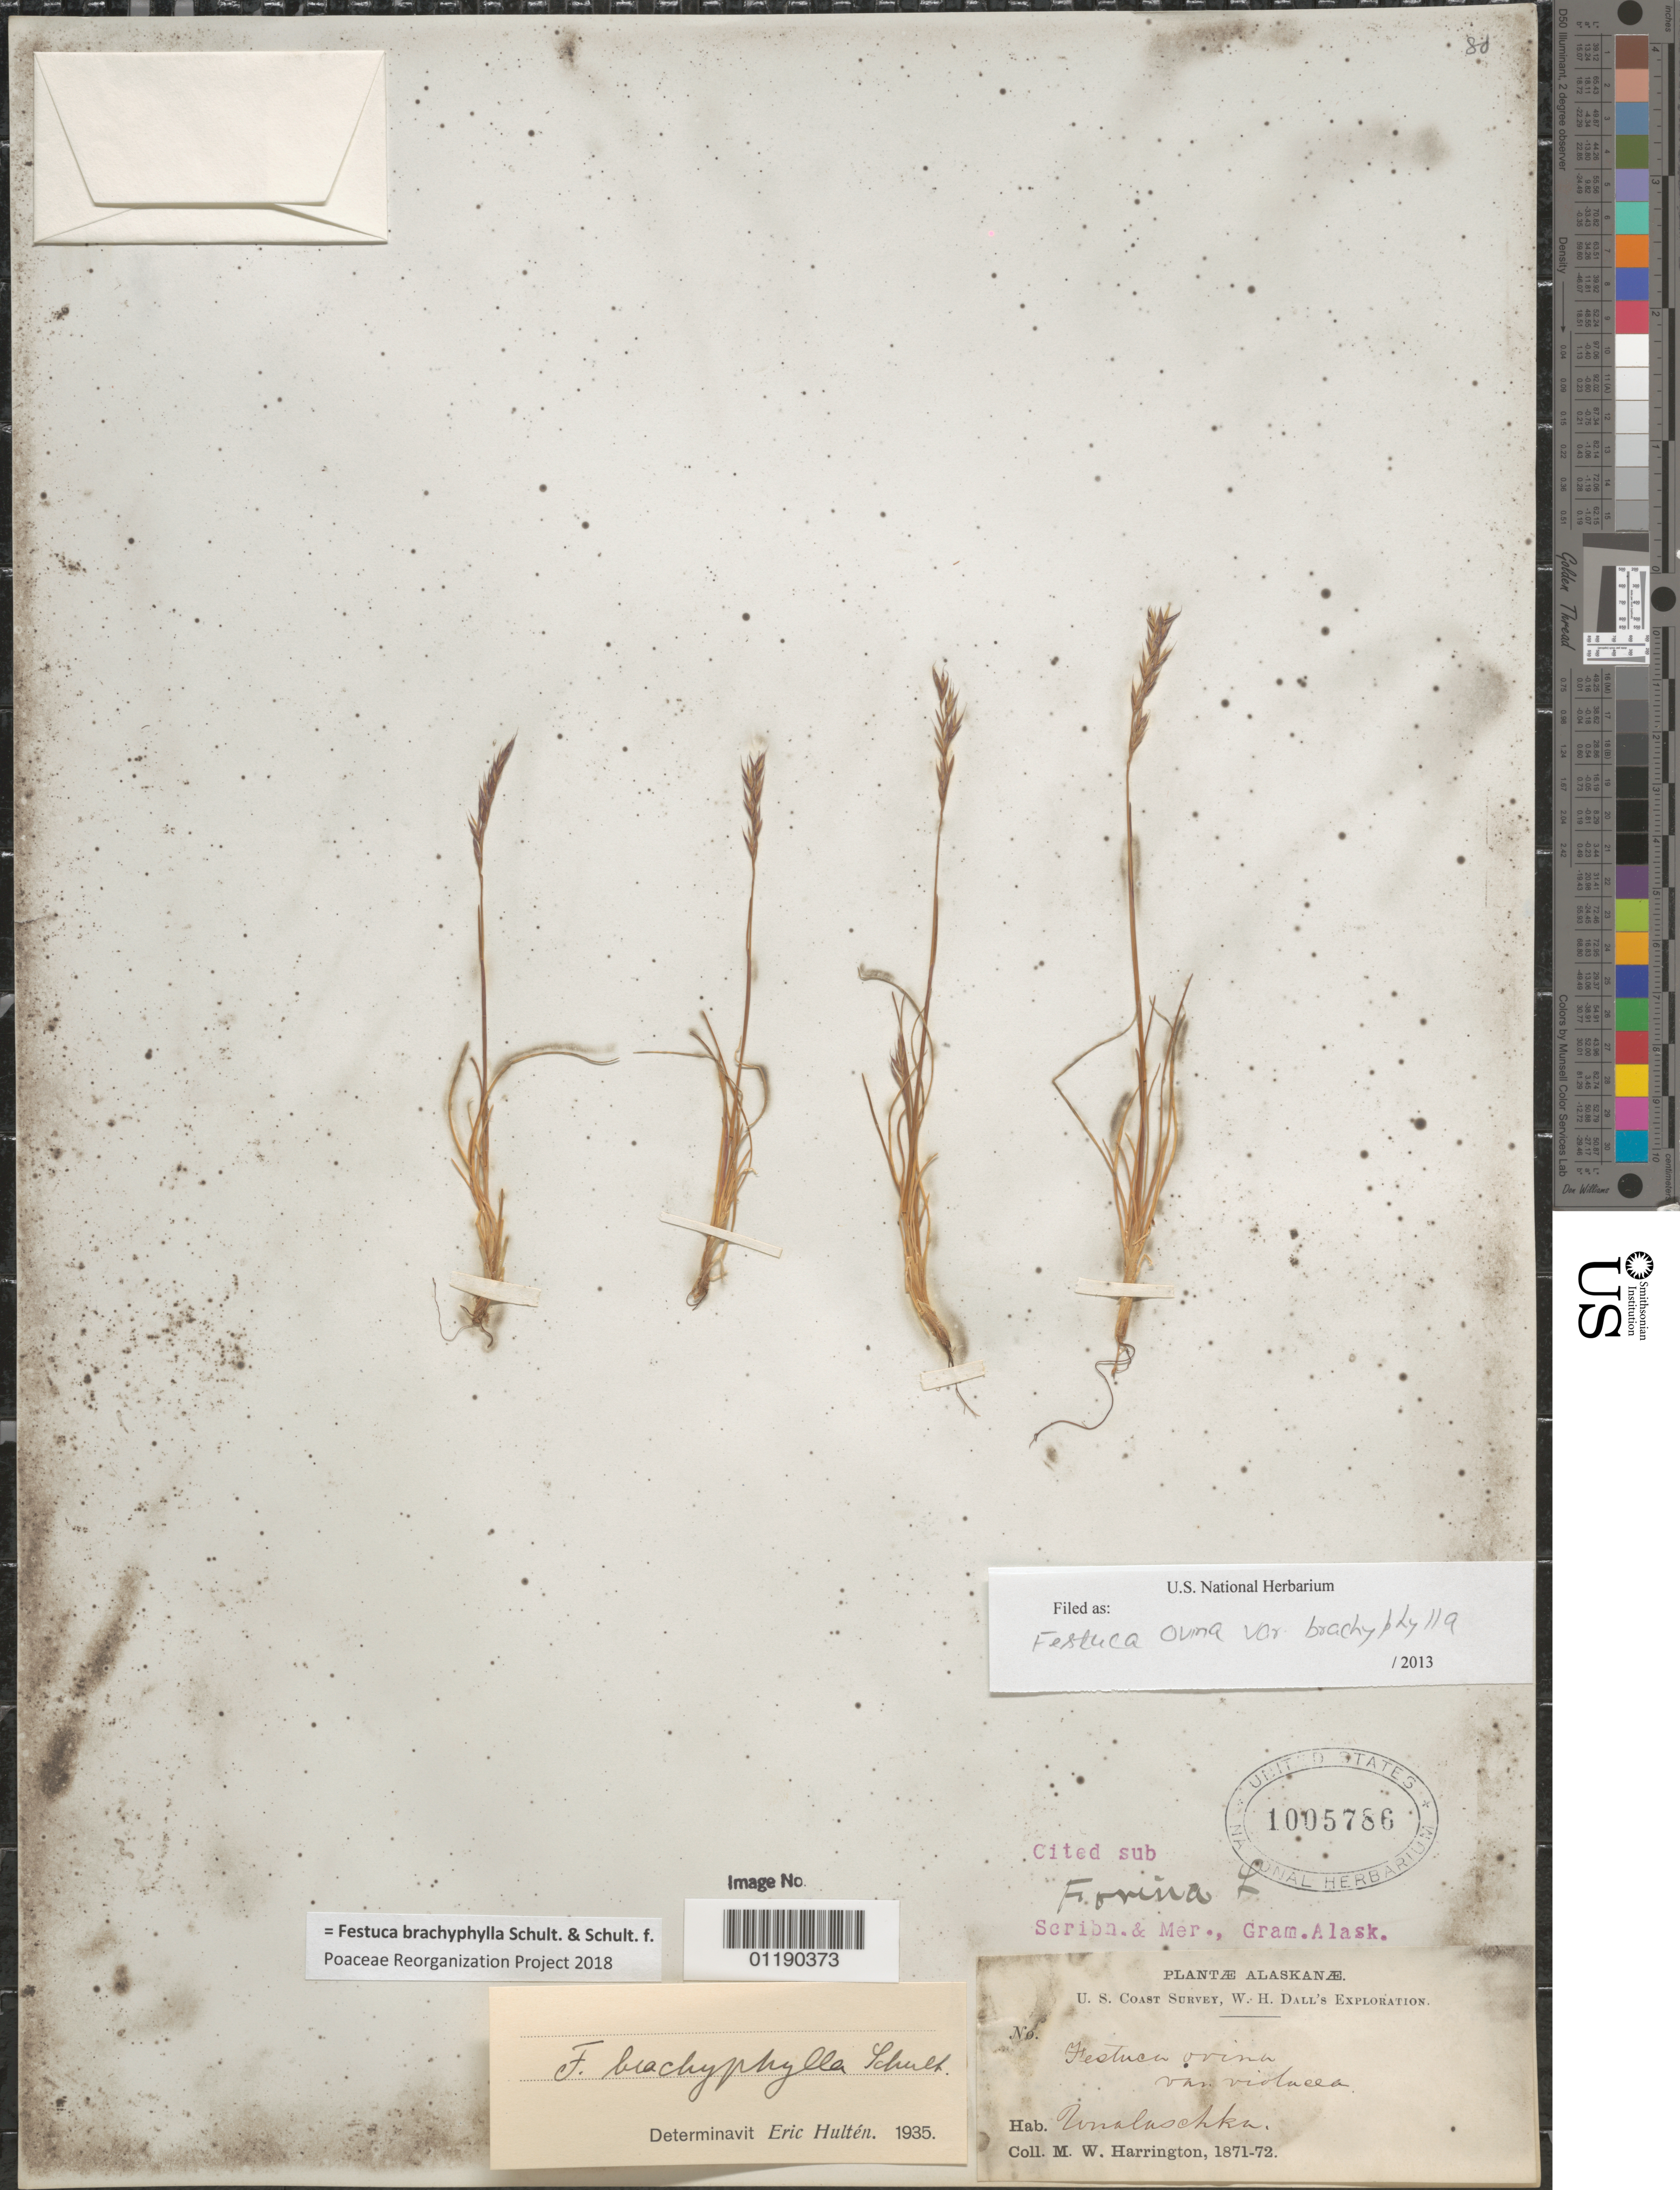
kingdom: Plantae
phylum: Tracheophyta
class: Liliopsida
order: Poales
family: Poaceae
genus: Festuca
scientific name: Festuca brachyphylla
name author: Schult. & Schult. f.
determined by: Poaceae Reorganization Project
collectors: M. W. Harrington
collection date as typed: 1871 to -- --- 1872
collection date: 1871/1872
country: United States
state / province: Alaska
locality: Unalaska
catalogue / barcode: US 1005786